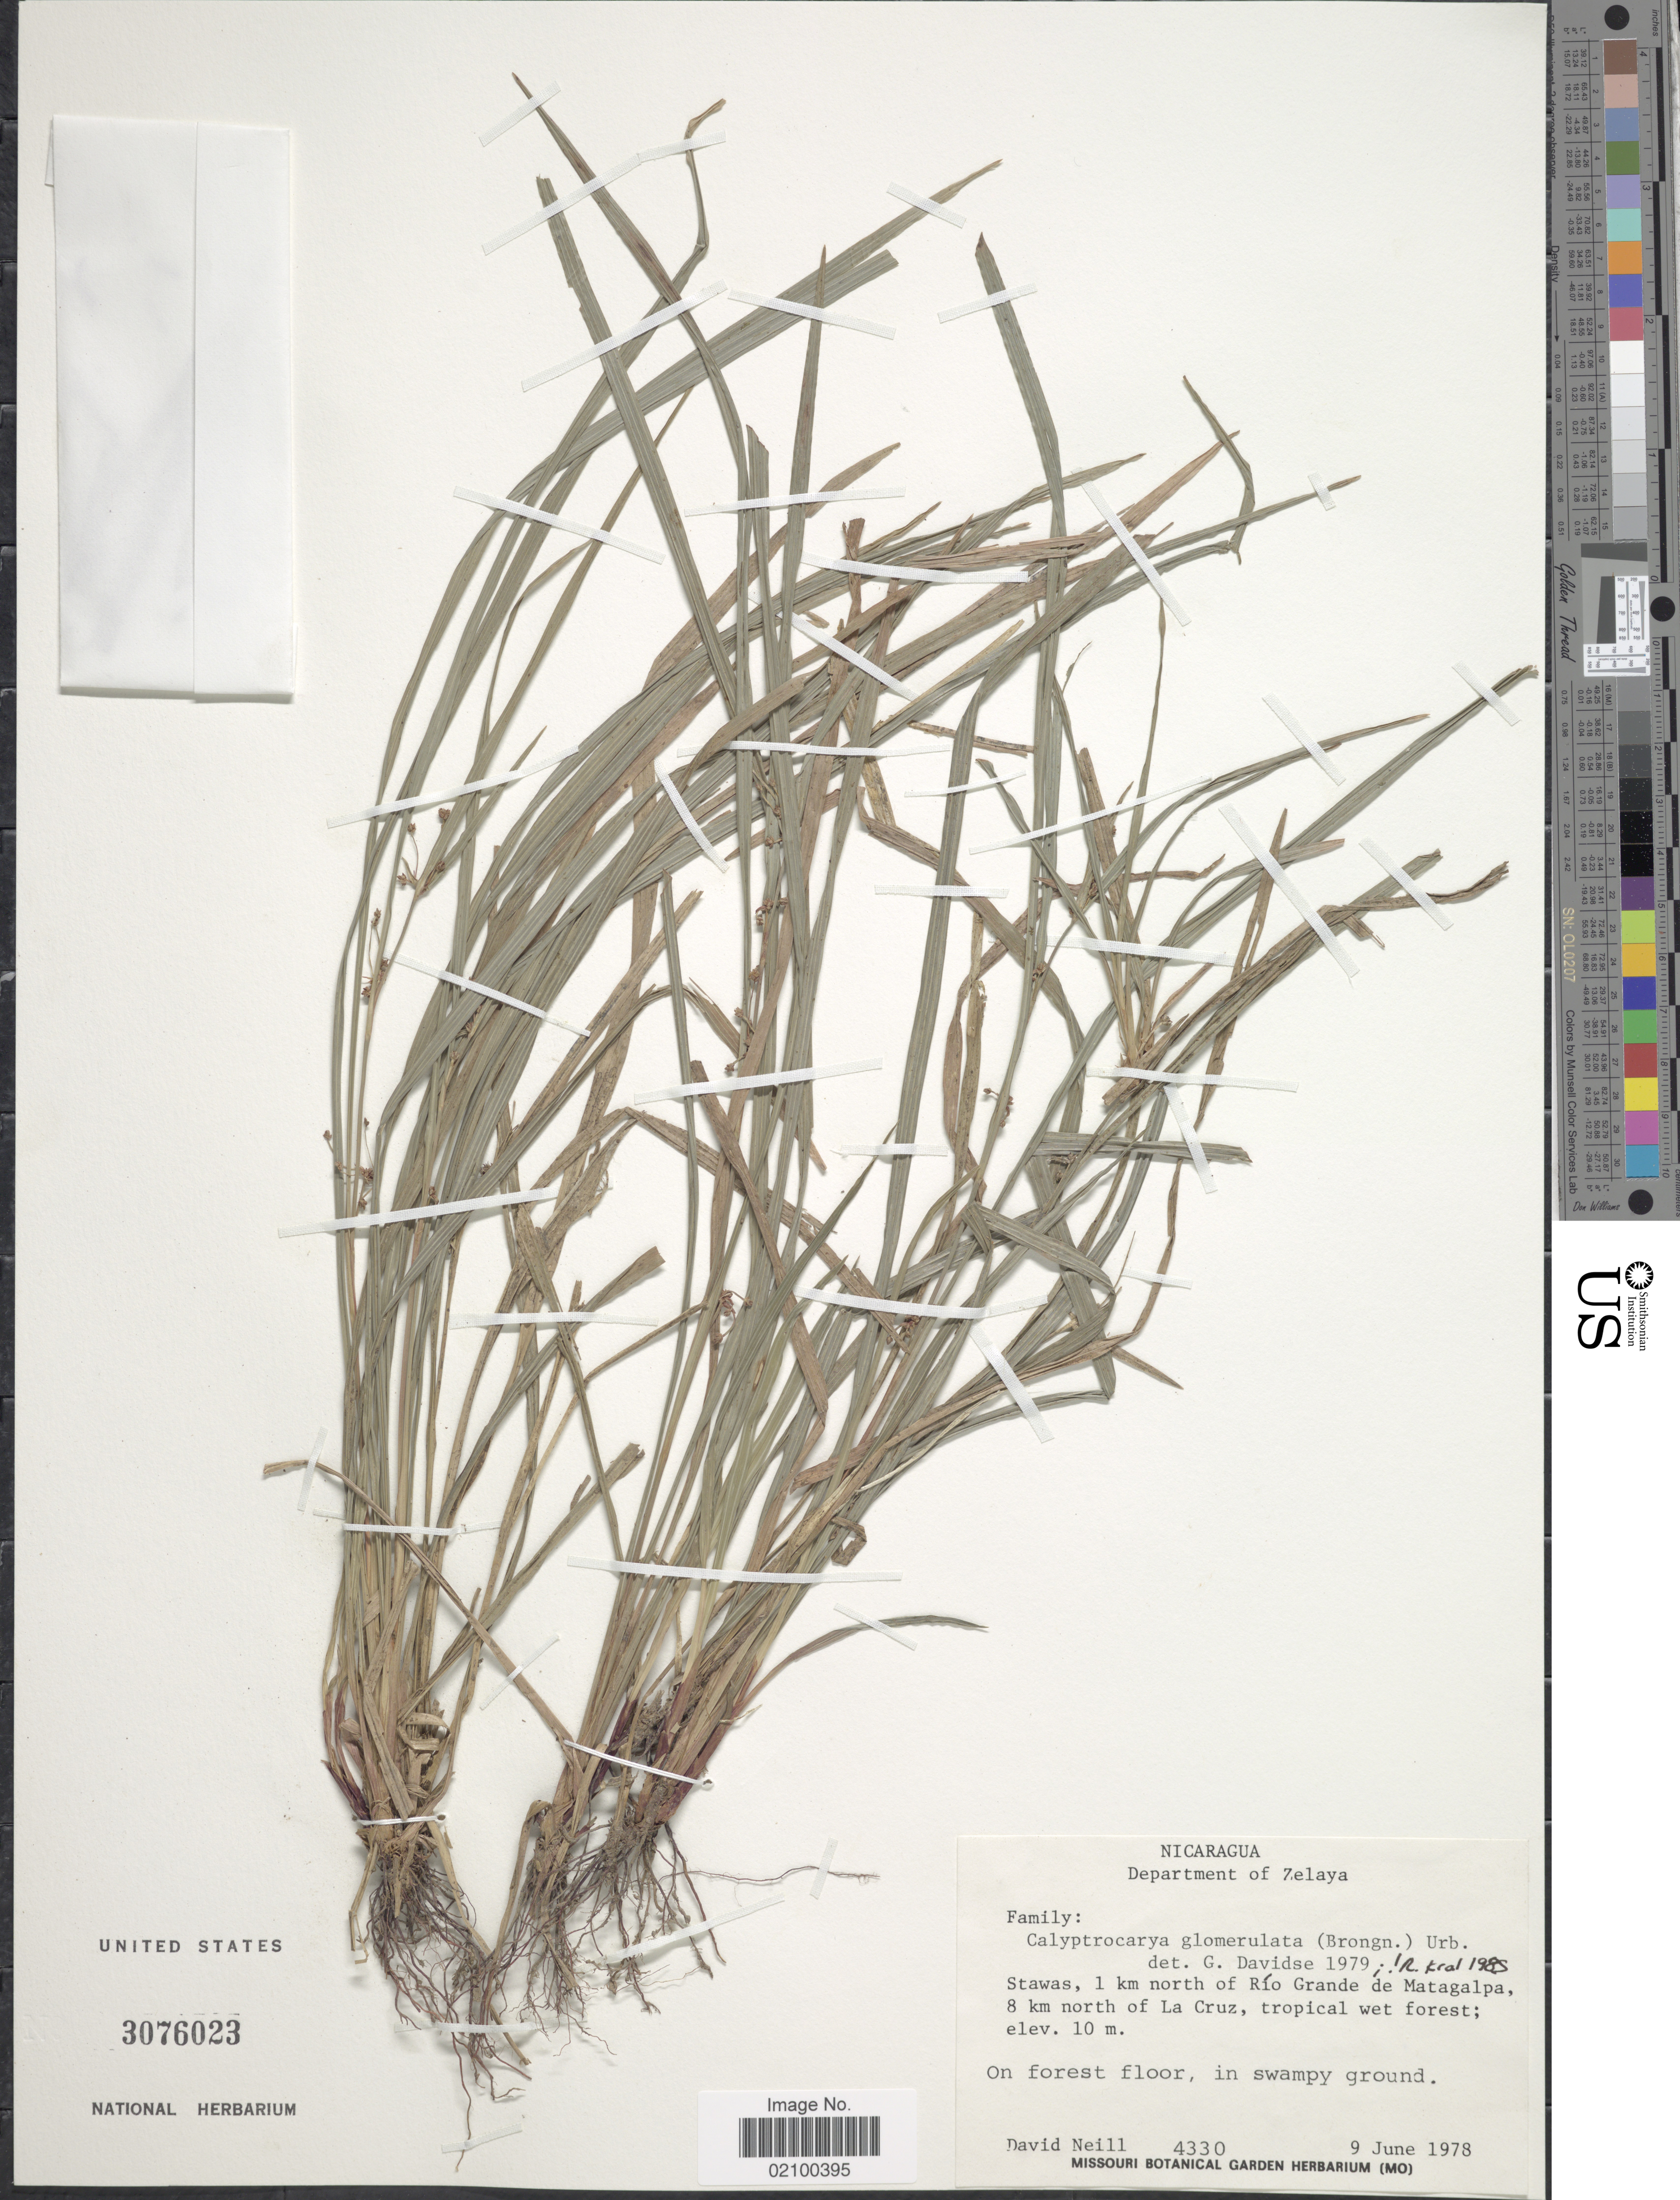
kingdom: Plantae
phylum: Tracheophyta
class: Liliopsida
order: Poales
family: Cyperaceae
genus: Calyptrocarya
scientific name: Calyptrocarya glomerulata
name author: (Brongn.) Urb.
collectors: D. Neill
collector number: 4330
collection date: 1978-06-09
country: Nicaragua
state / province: Atlantico Sur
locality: Department of Zelaya. Stawas, 1 km north of Rio Grande de Matagalpa. 8 km north of La Cruz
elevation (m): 10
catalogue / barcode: US 3076023